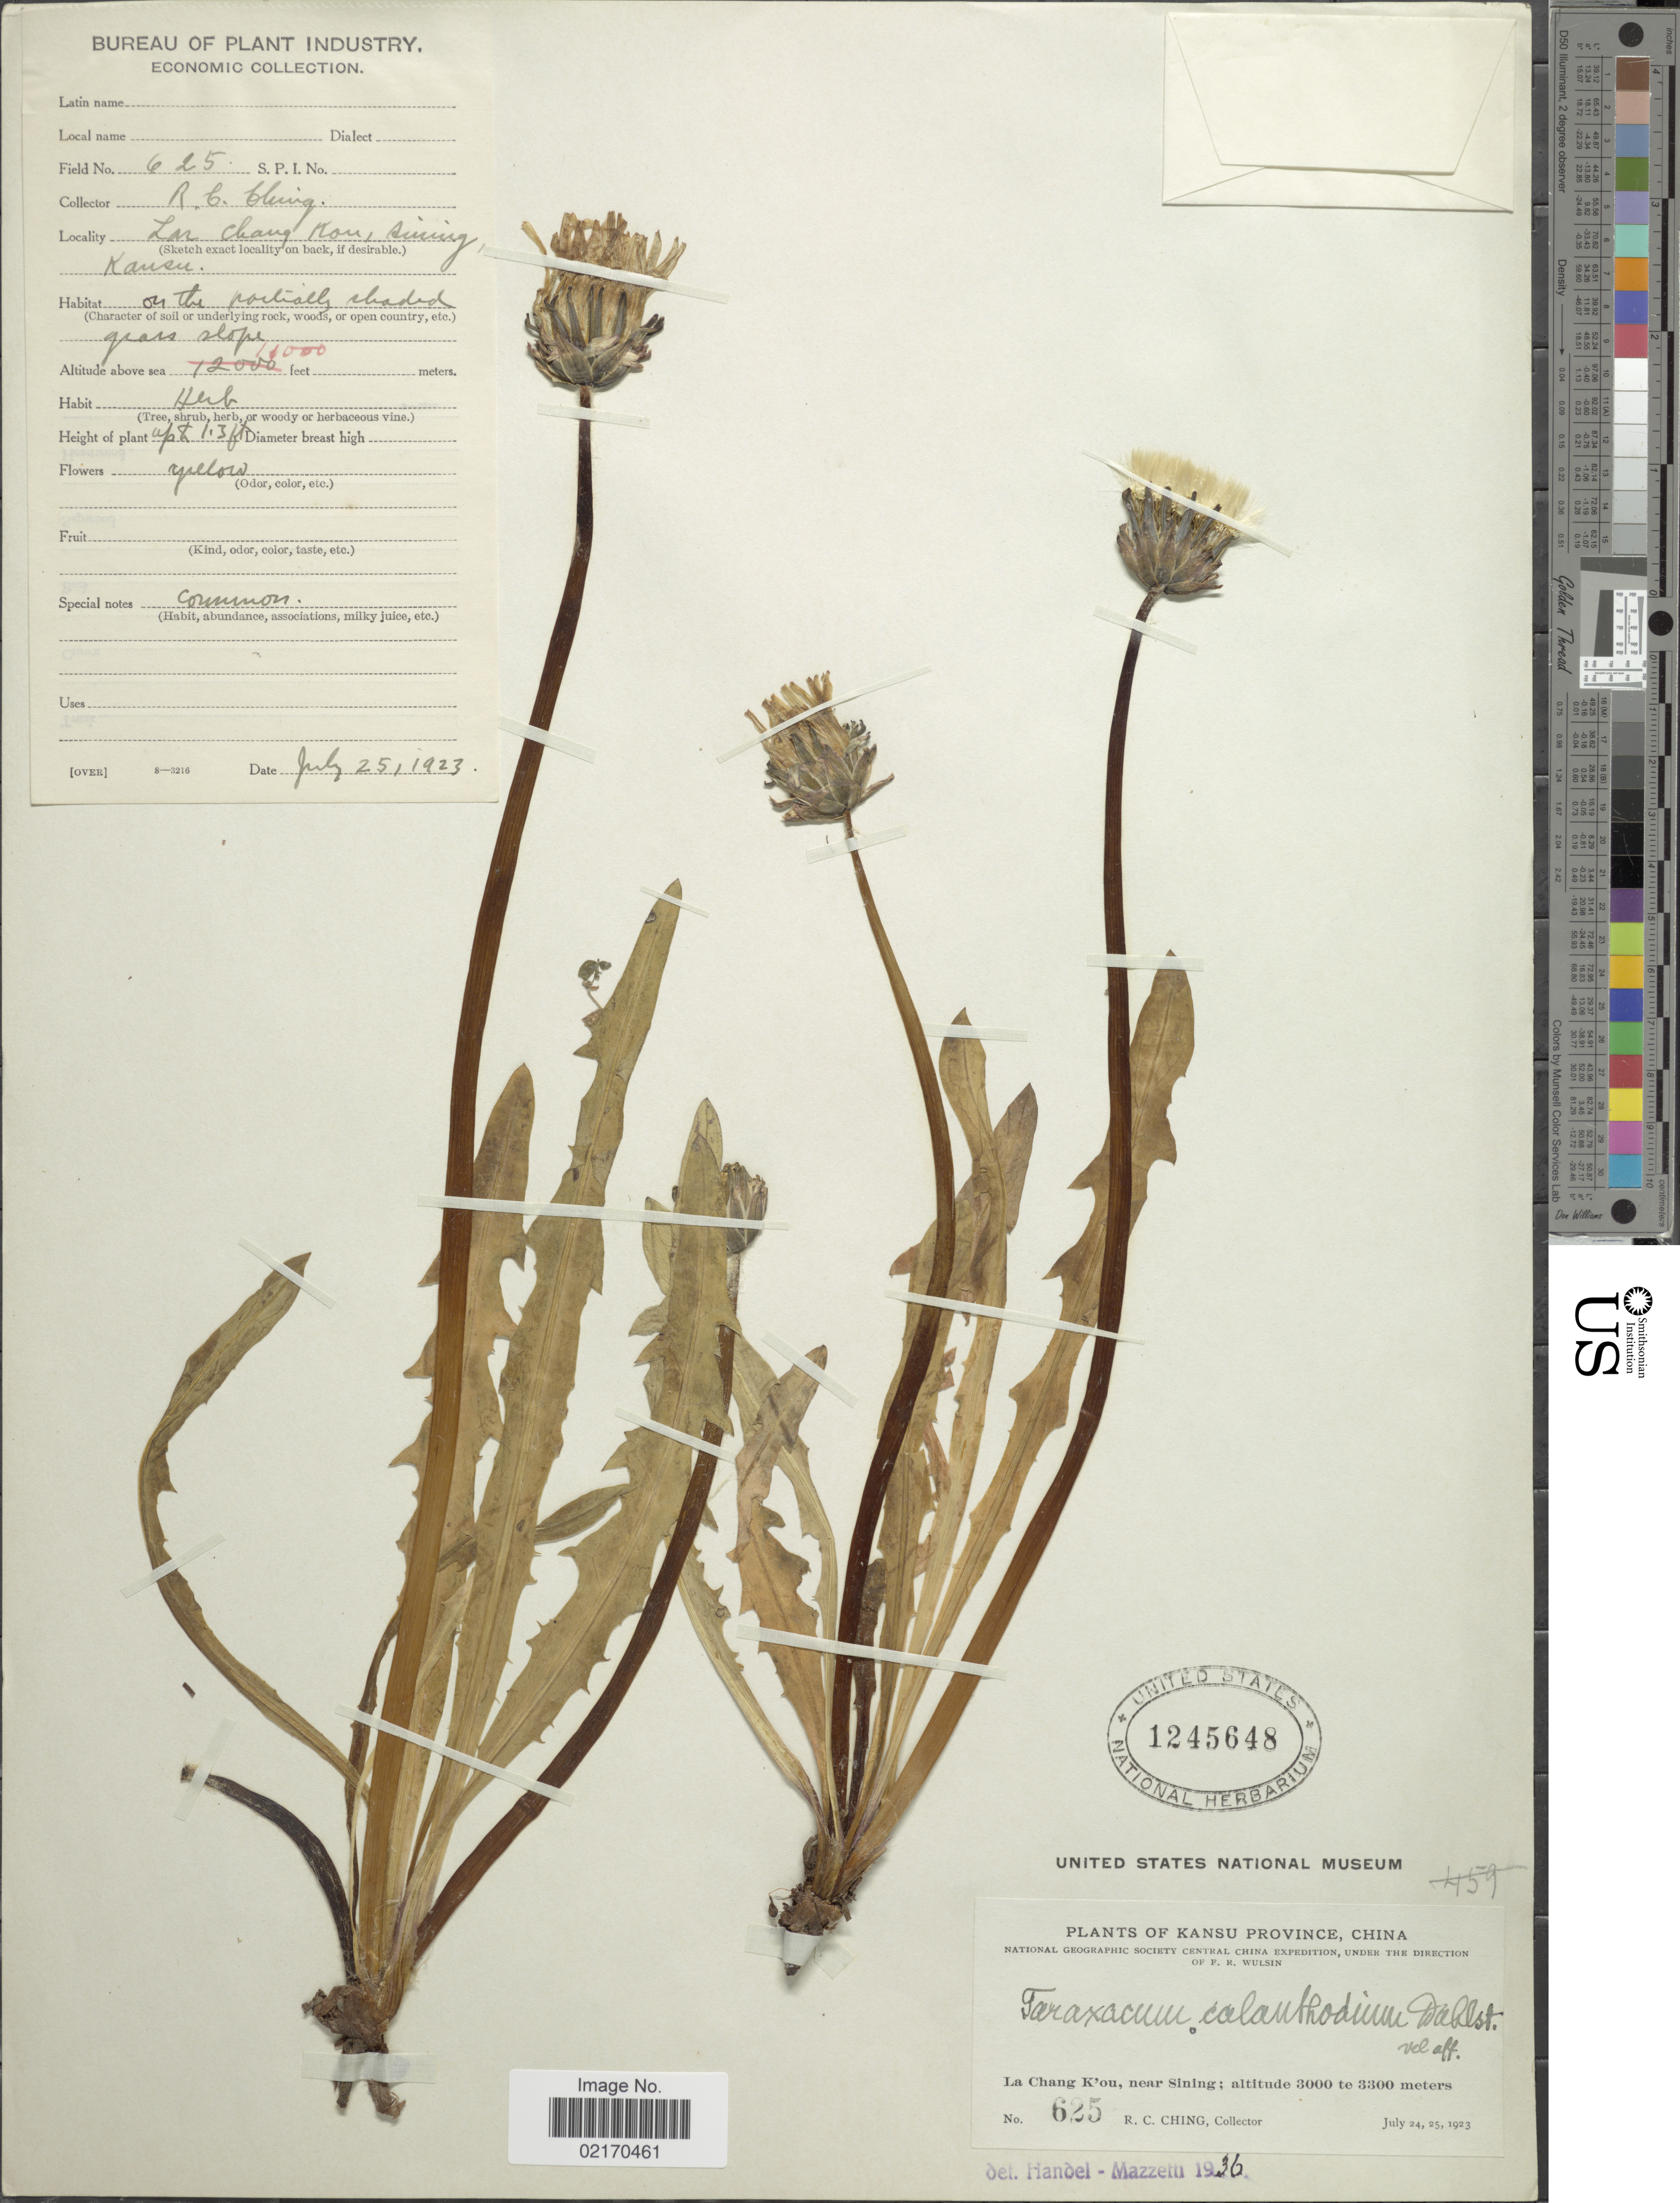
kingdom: Plantae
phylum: Tracheophyta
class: Magnoliopsida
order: Asterales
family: Asteraceae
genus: Taraxacum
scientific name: Taraxacum calanthodium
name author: Dahlst.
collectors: R. C. Ching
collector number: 625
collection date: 1923-07-24/1923-07-25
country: China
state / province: Gansu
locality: Kansu, La Chang K'ou, near Sining.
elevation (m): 3000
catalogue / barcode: US 1245648